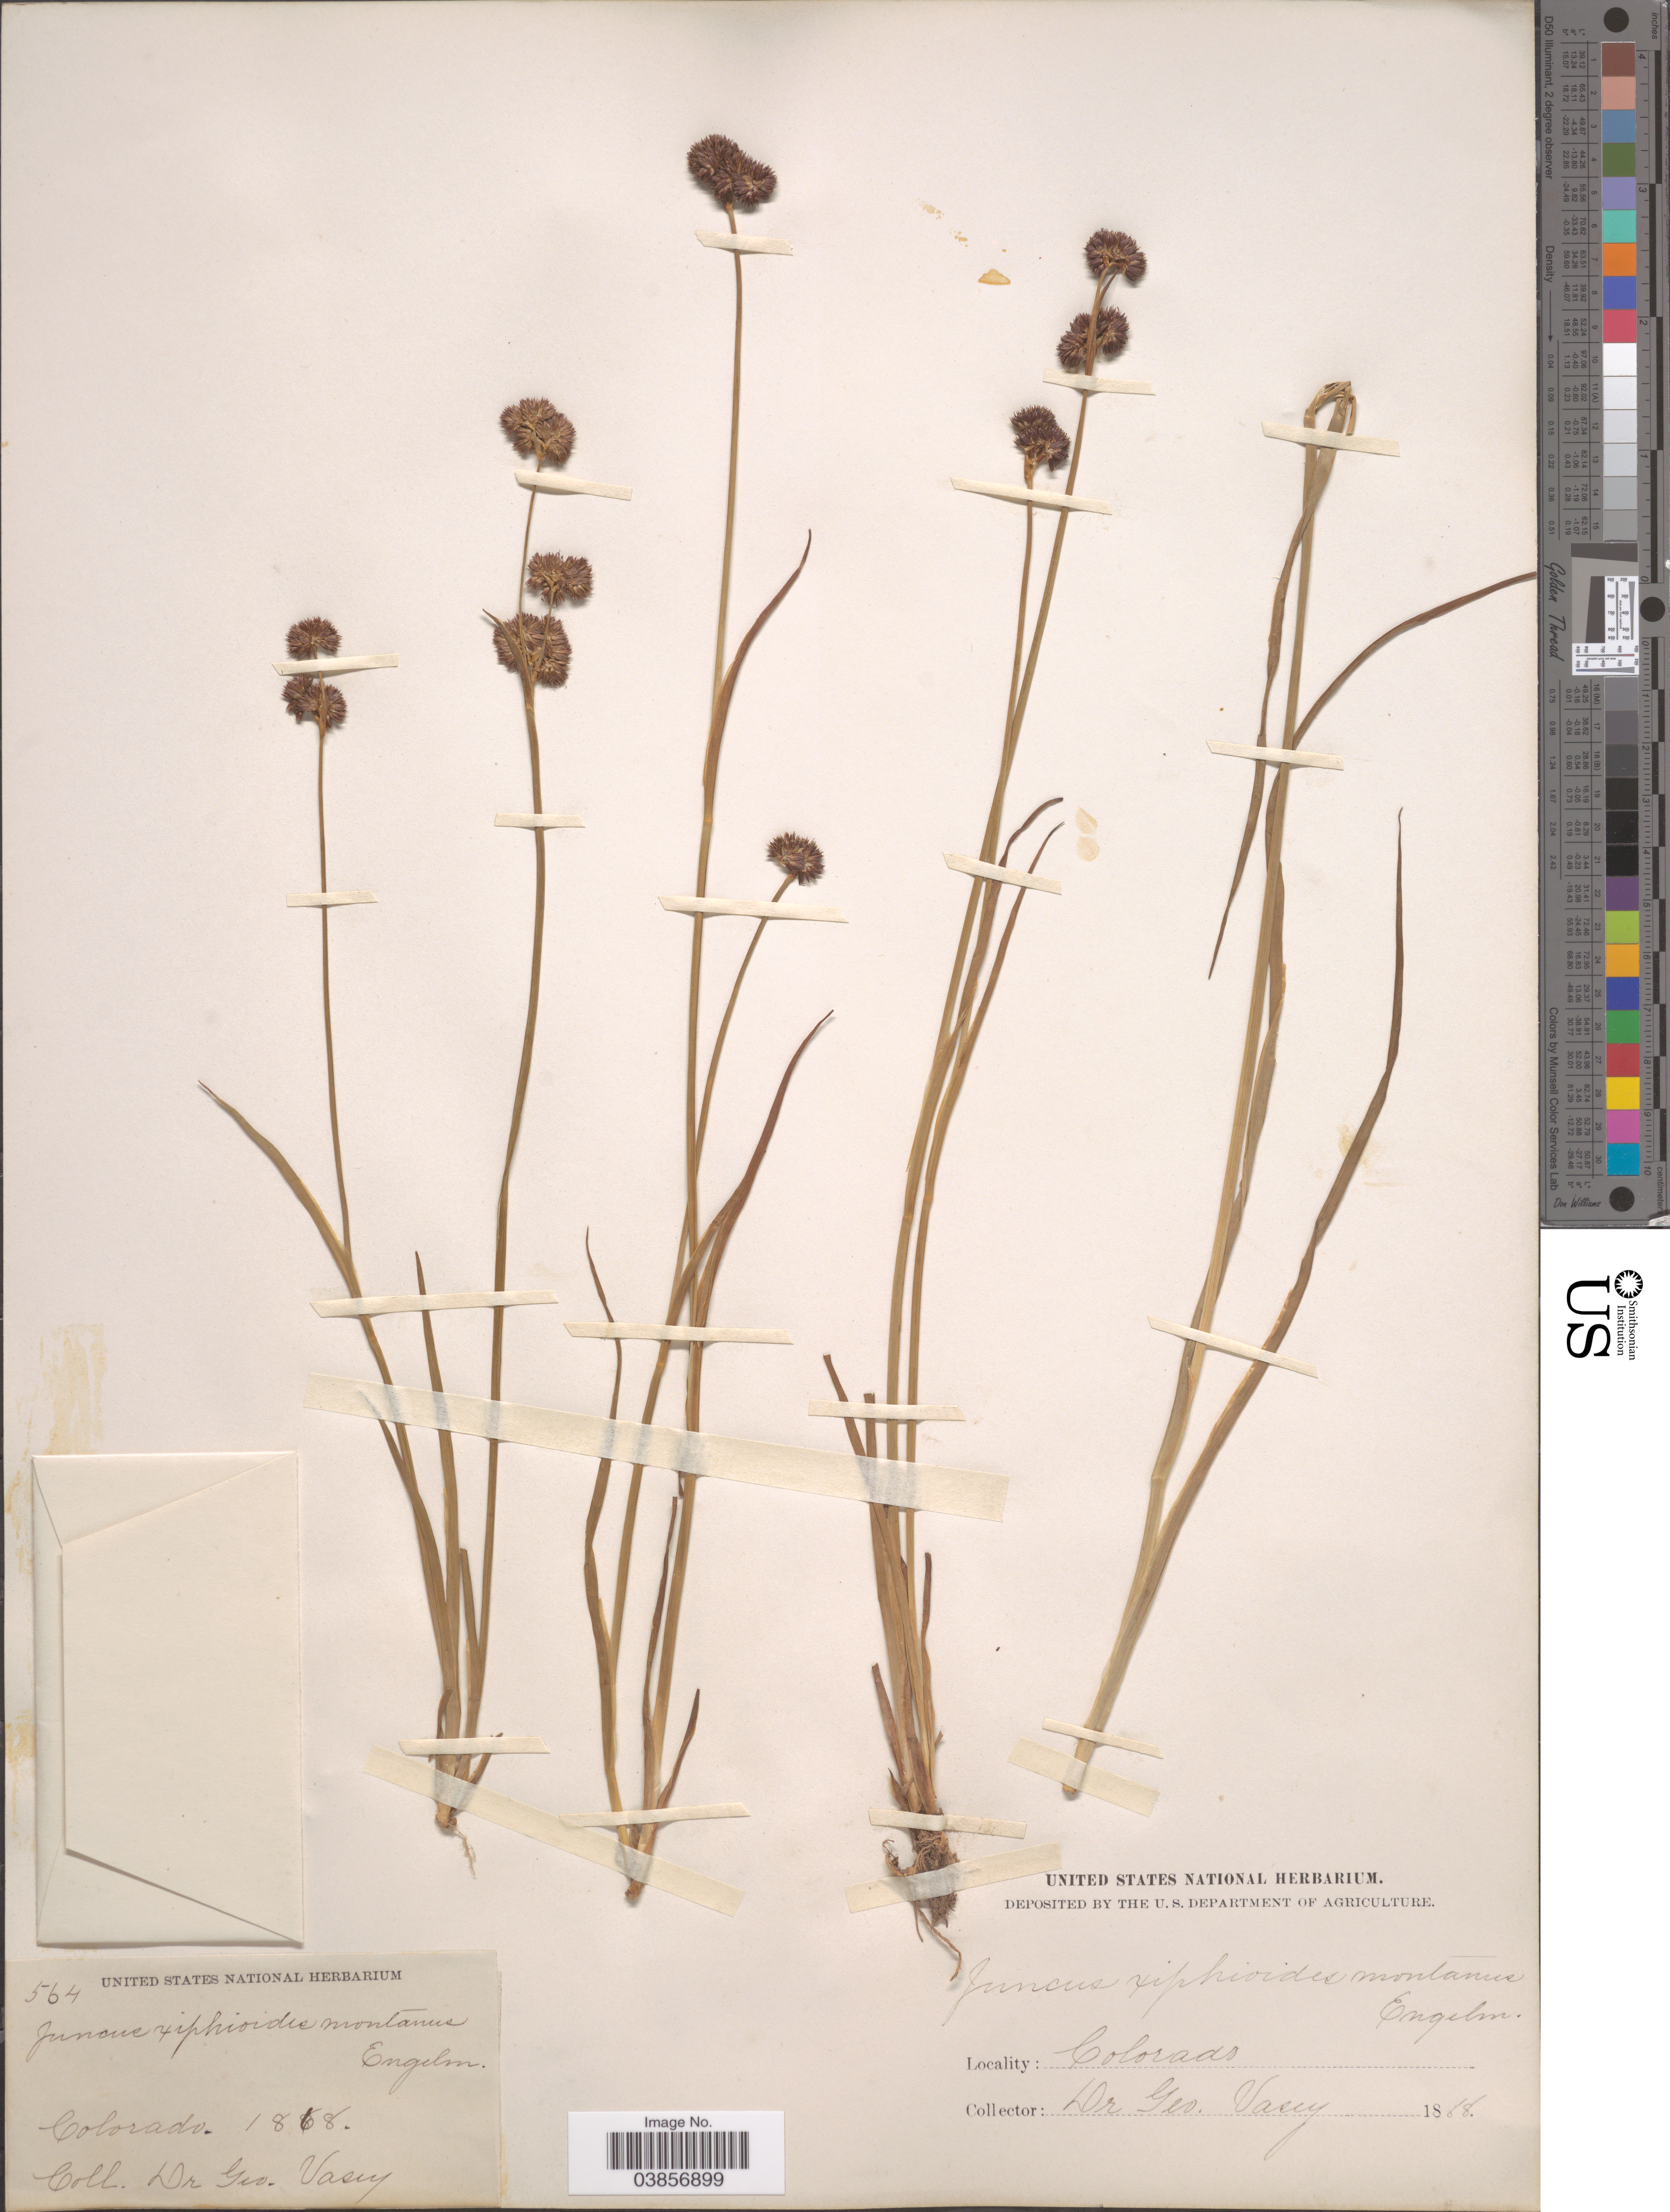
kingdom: Plantae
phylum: Tracheophyta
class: Liliopsida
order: Poales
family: Juncaceae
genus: Juncus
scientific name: Juncus saximontanus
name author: A. Nelson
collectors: G. R. Vasey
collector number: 564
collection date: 1868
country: United States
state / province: Colorado